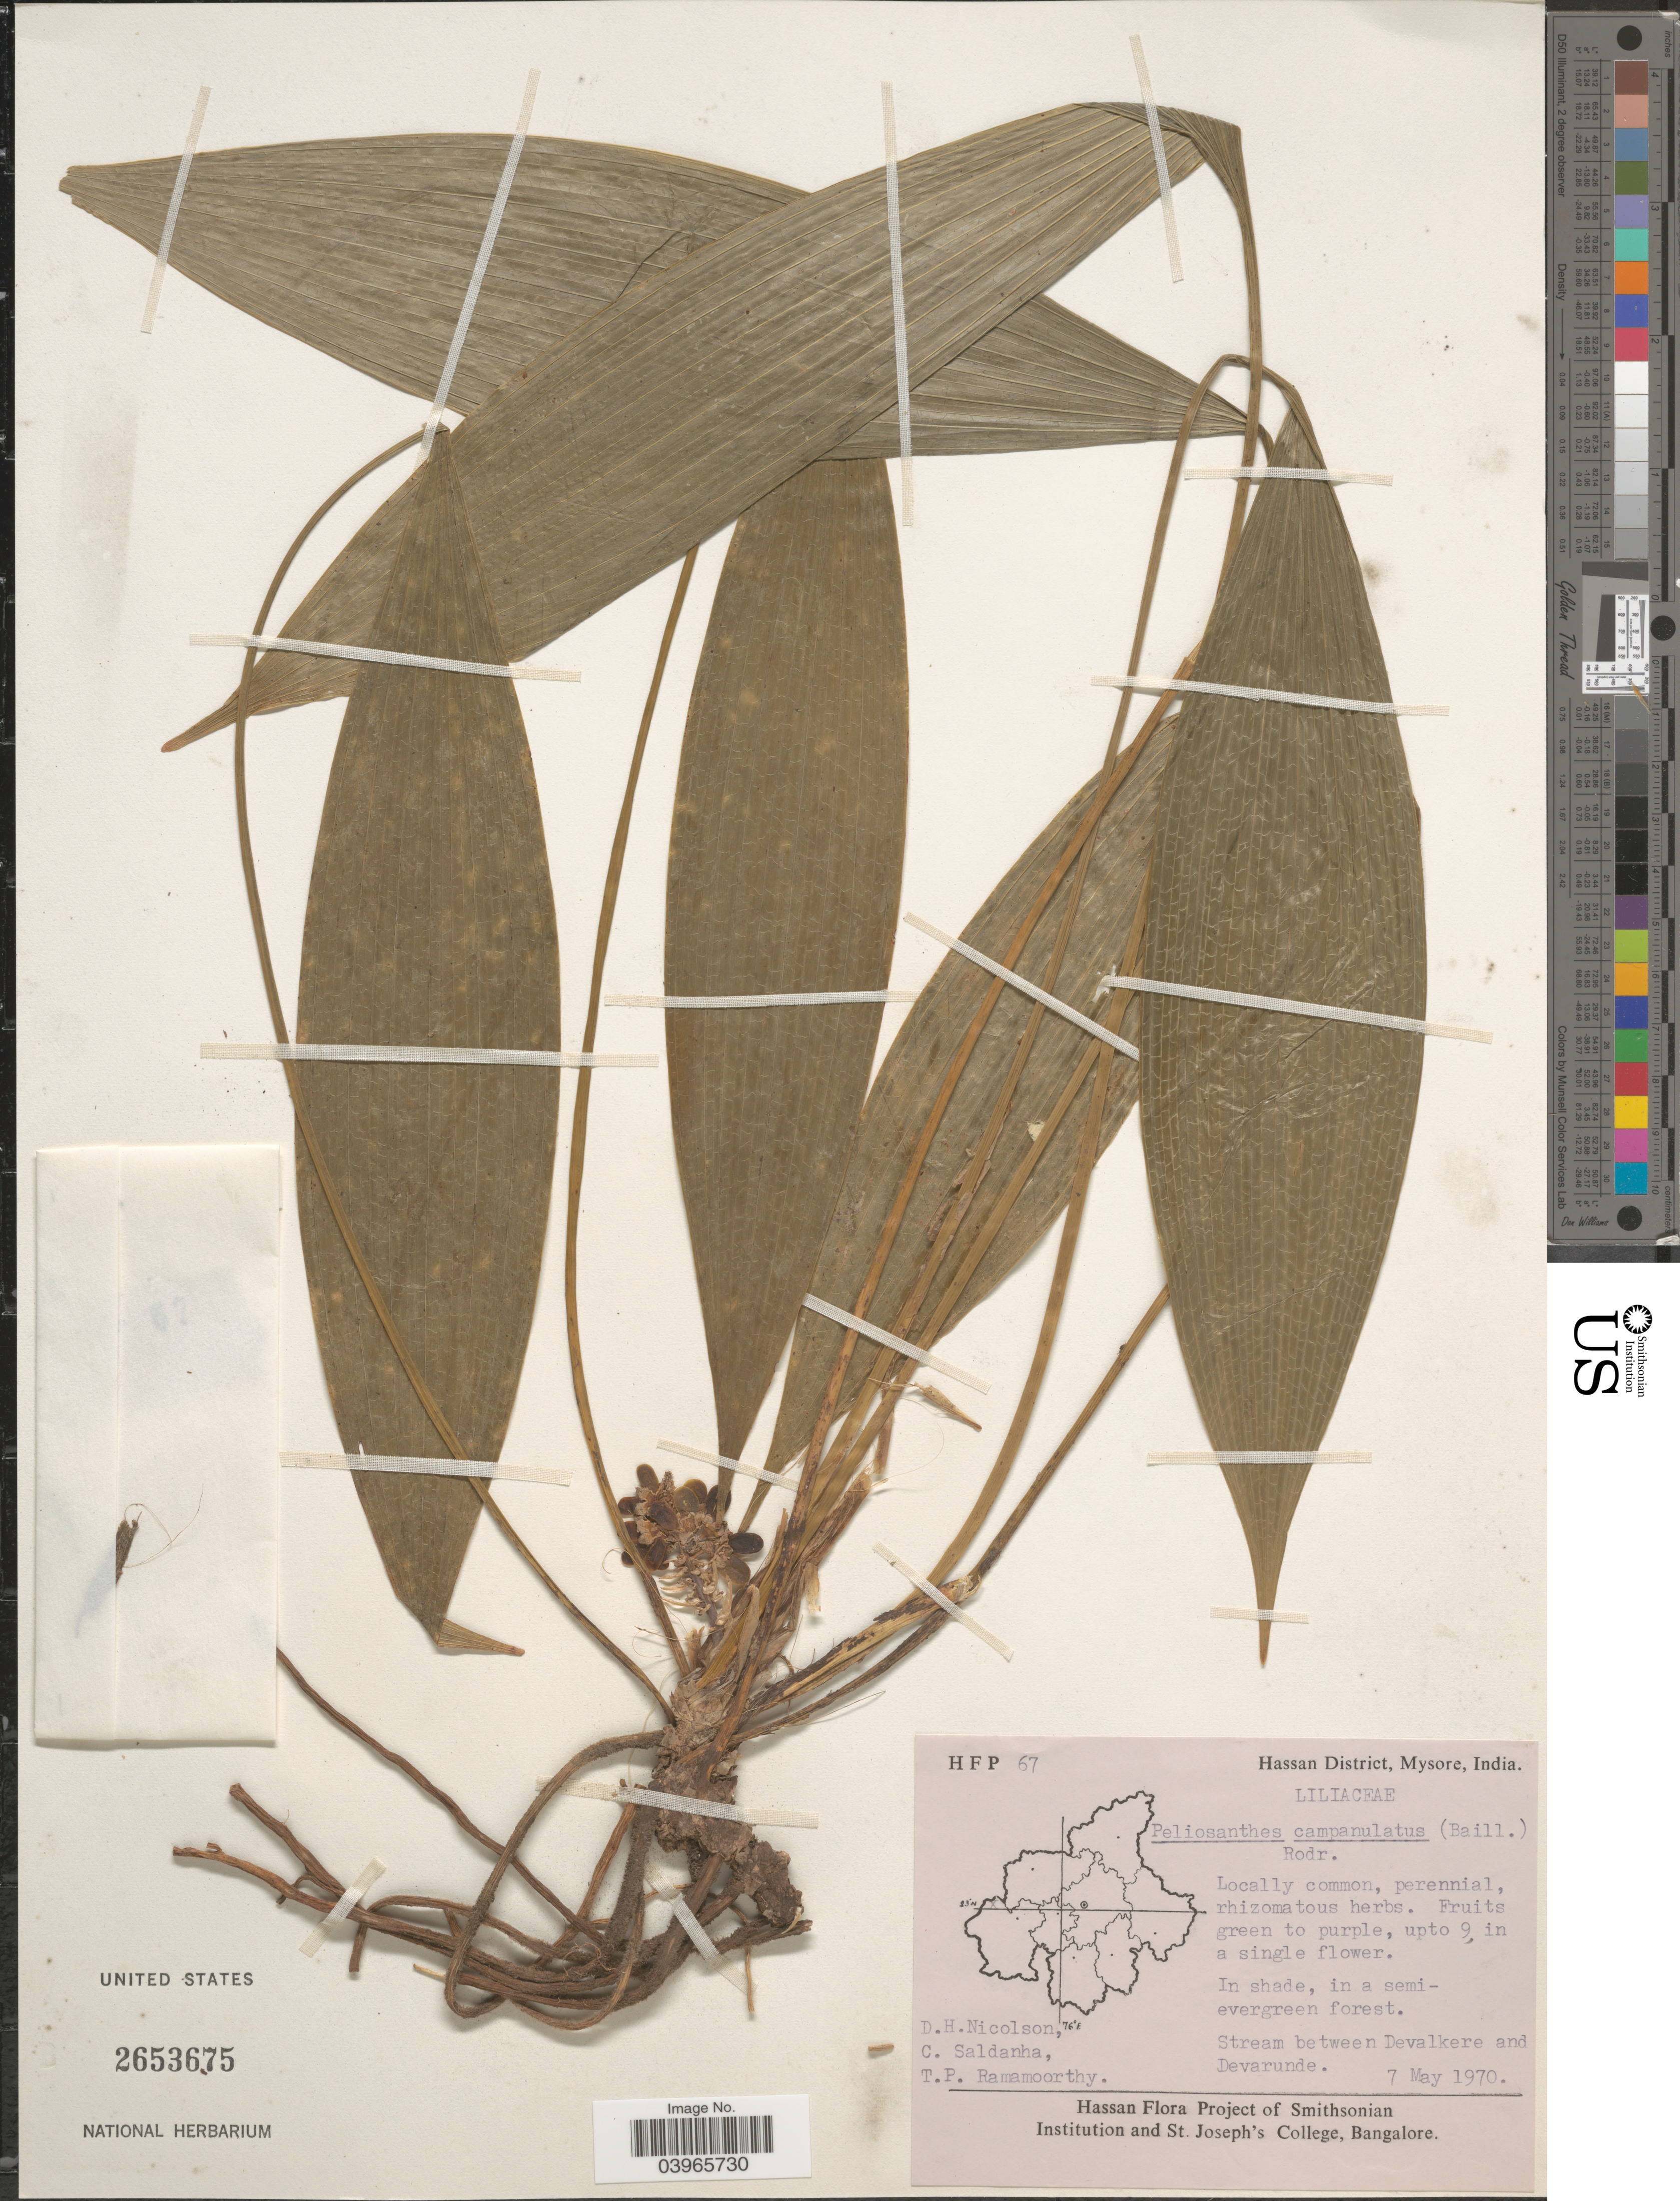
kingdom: Plantae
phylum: Tracheophyta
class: Liliopsida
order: Asparagales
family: Asparagaceae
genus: Peliosanthes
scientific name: Peliosanthes teta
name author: Andrews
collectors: D. H. Nicolson, C. Saldanha & T. P. Ramamoorthy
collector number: HFP67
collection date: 1970-05-07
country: India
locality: Hassan District, Mysore. Stream between Devalkere and Devarunde.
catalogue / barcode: US 2653675